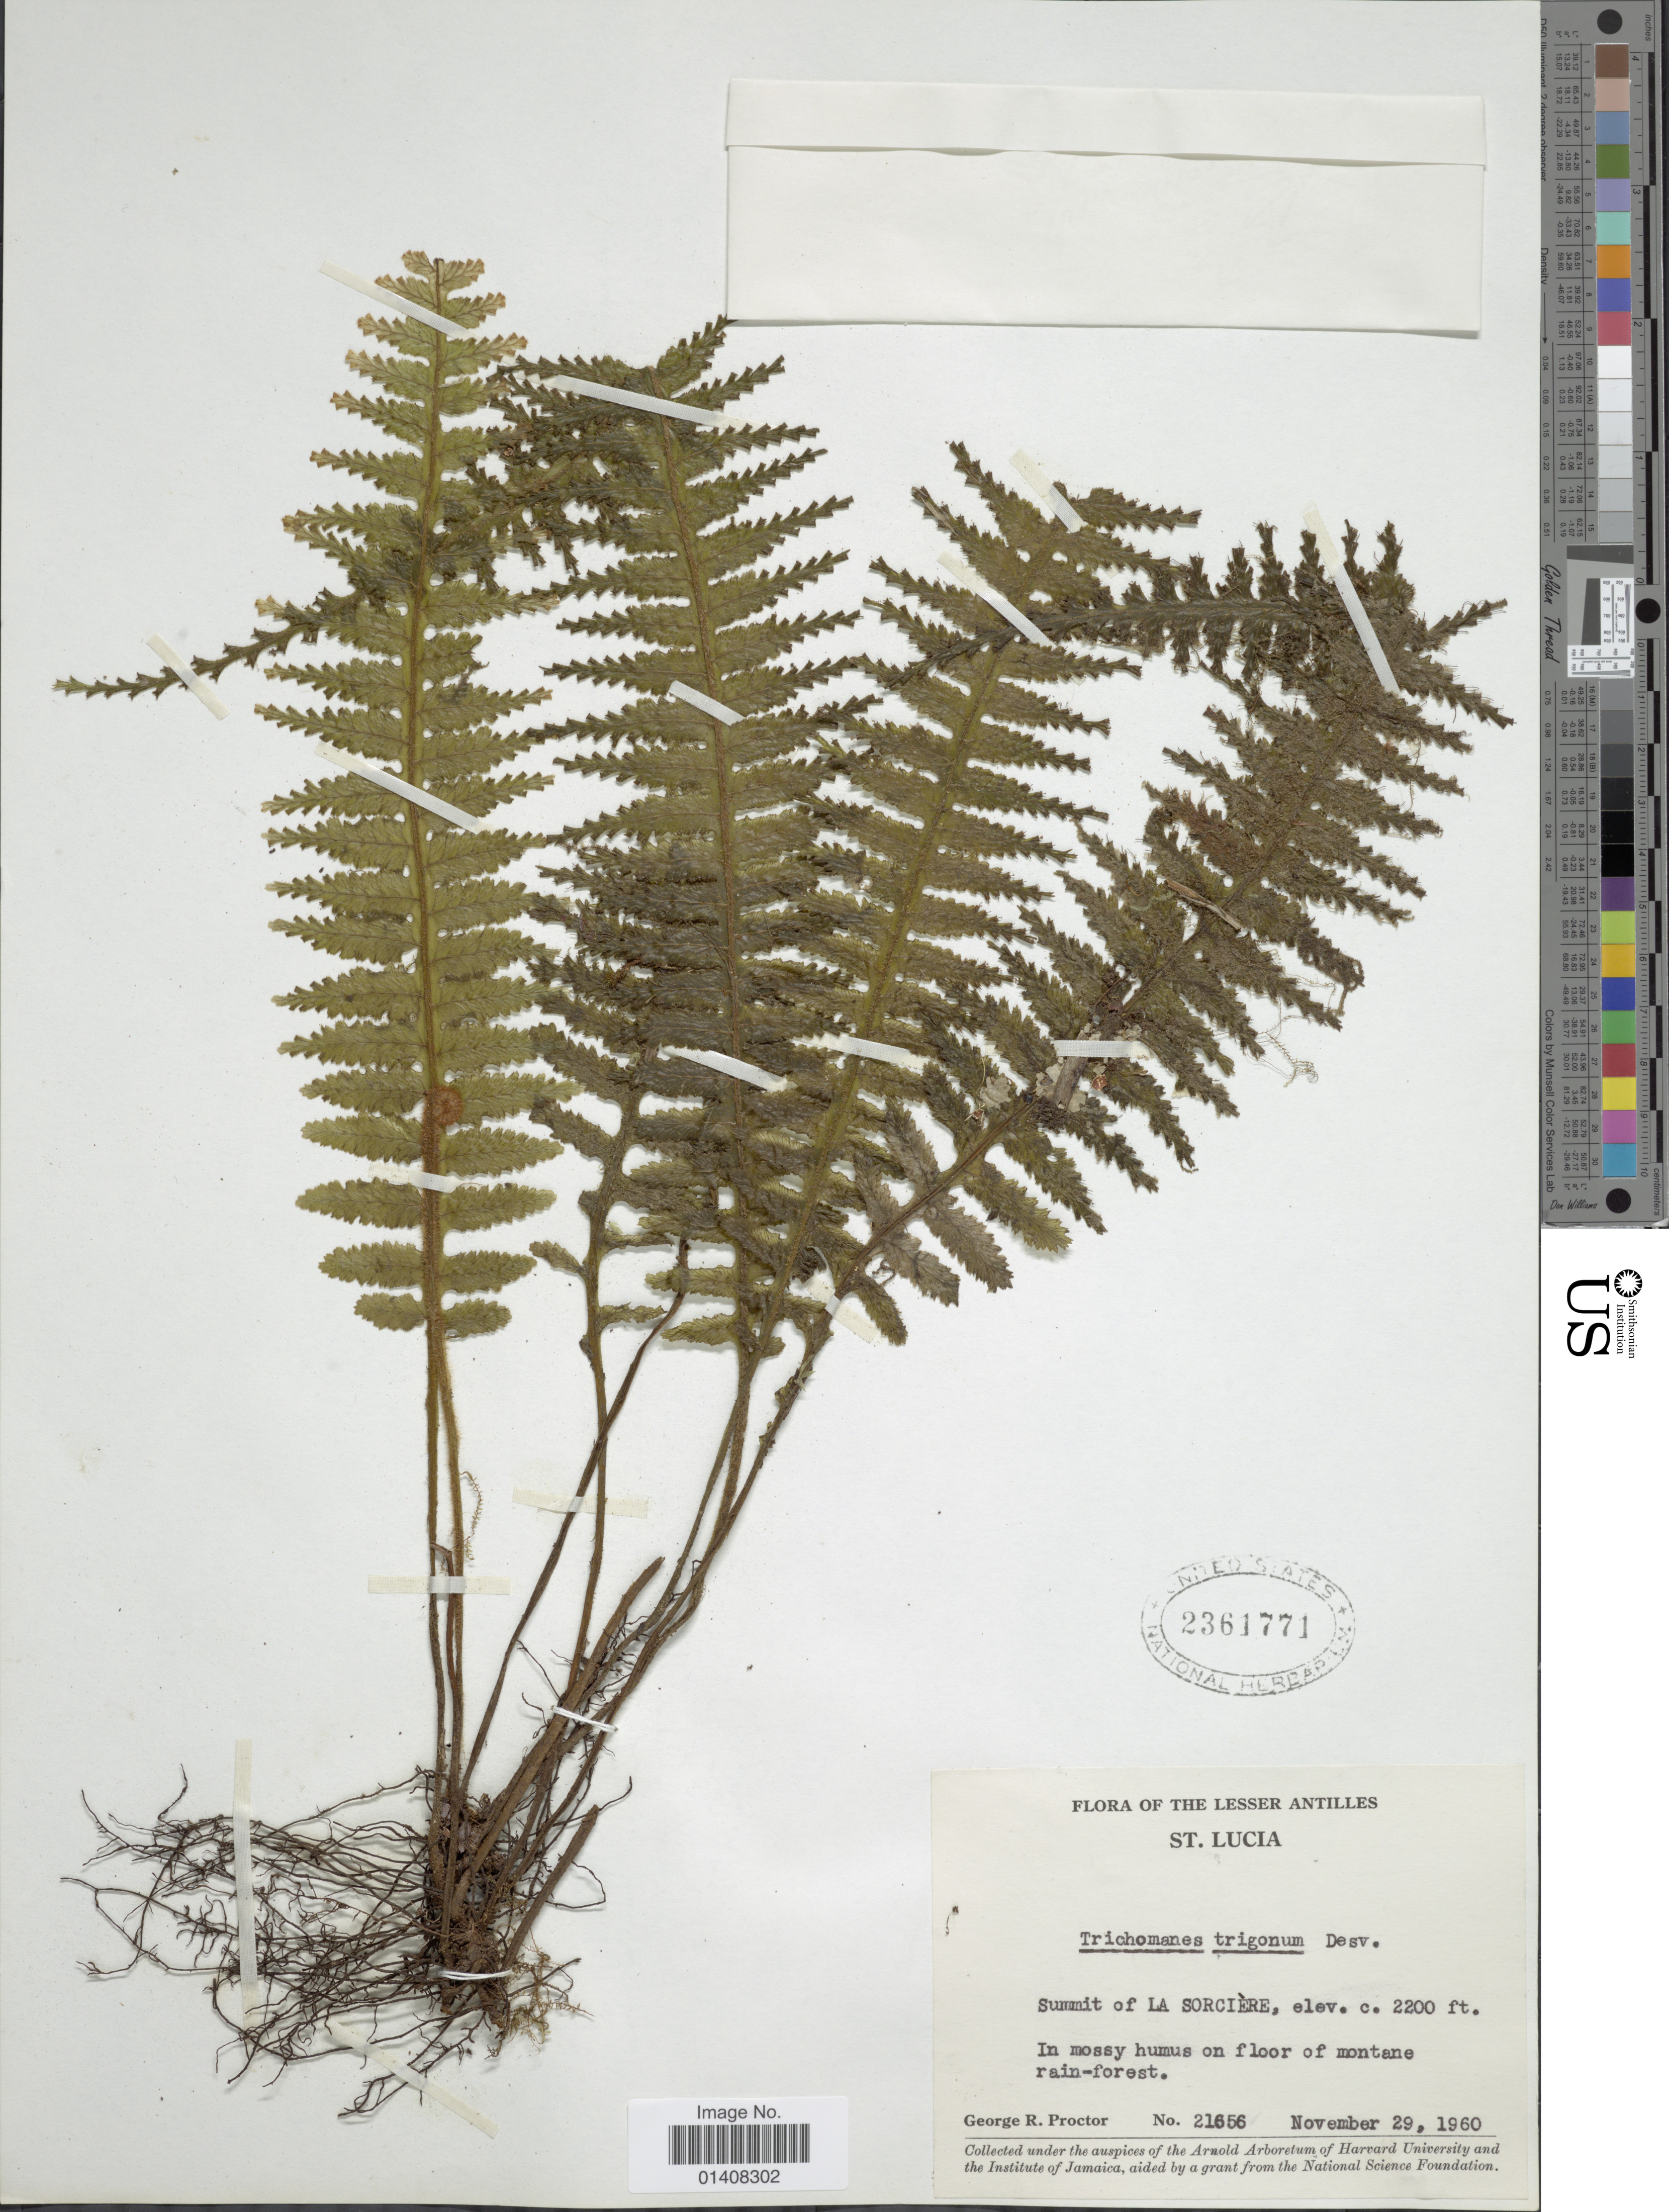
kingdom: Plantae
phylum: Tracheophyta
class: Polypodiopsida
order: Hymenophyllales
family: Hymenophyllaceae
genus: Trichomanes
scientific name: Trichomanes trigonum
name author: Desv.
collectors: G. R. Proctor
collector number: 21656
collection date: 1960-11-29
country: St. Lucia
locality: Lesser Antilles, St. Lucia, Summit La Sorciere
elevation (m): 671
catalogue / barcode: US 2361771